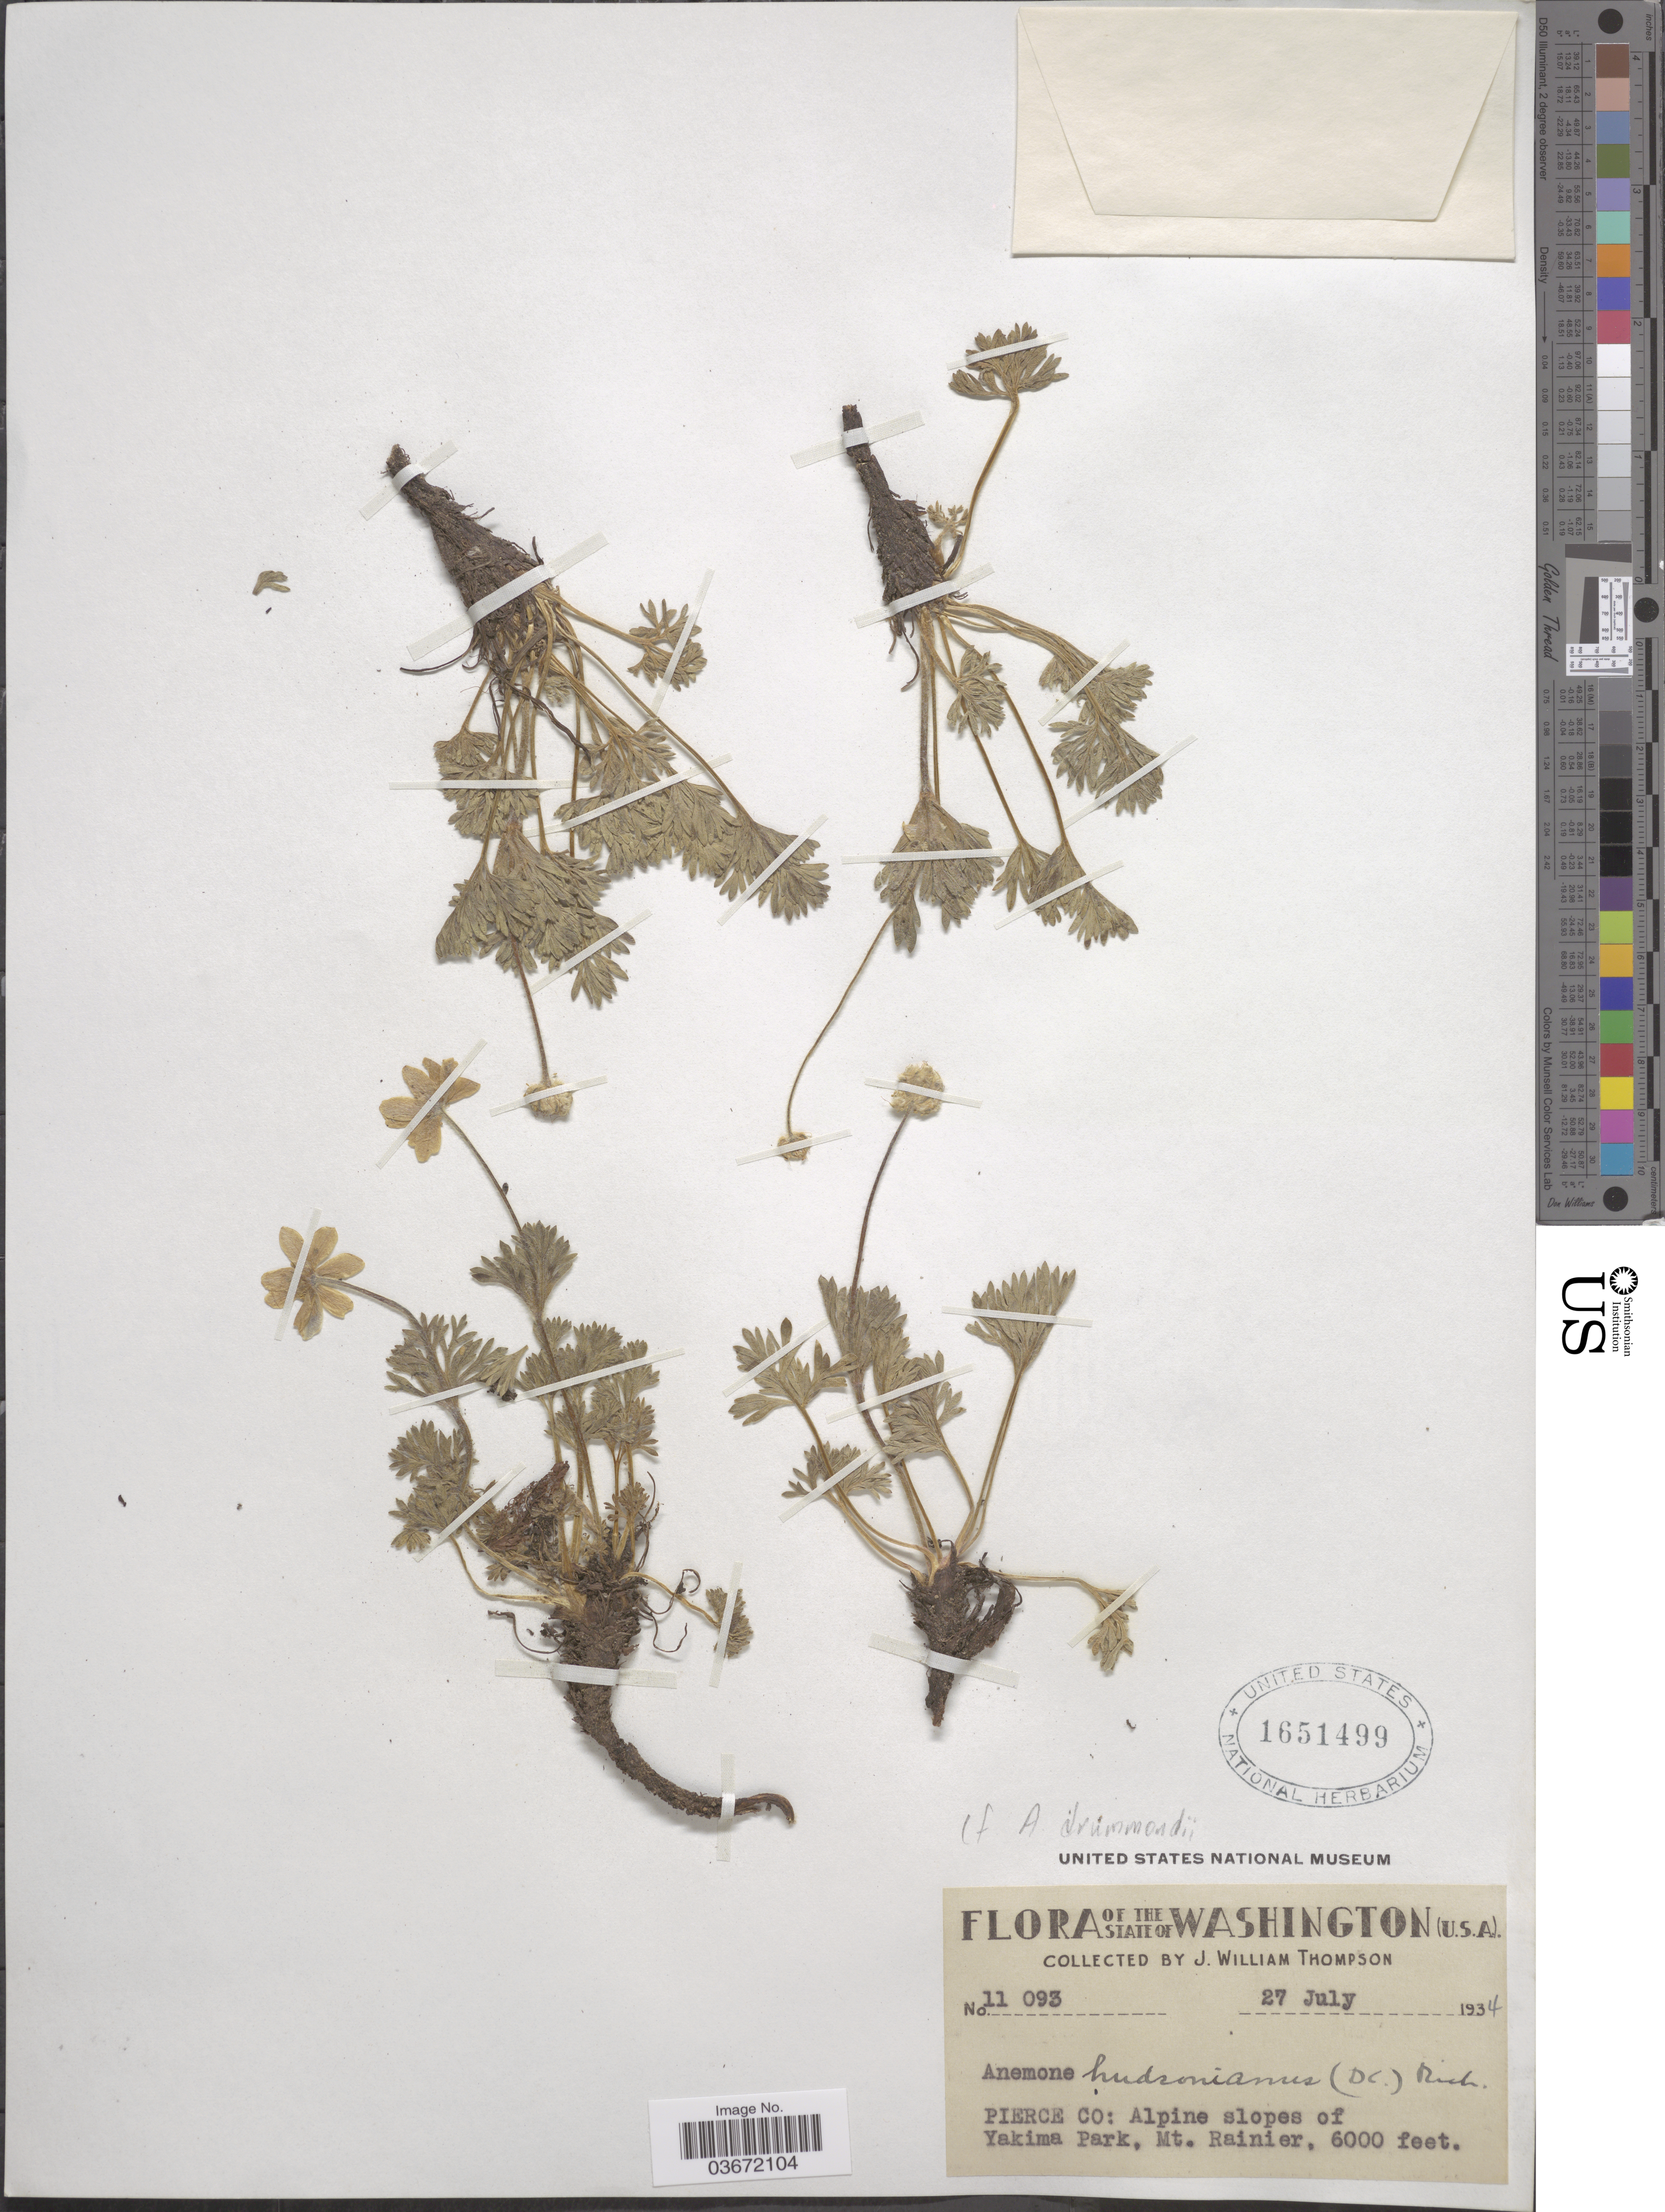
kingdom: Plantae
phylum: Tracheophyta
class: Magnoliopsida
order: Ranunculales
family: Ranunculaceae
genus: Anemone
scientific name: Anemone multifida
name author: Poir.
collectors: J. W. Thompson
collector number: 11093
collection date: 1934-07-27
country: United States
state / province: Washington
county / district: Yakima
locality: Pierce Co: Alpine slopes of Yakima Park, Mt. Rainier.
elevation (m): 1829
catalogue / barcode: US 1651499